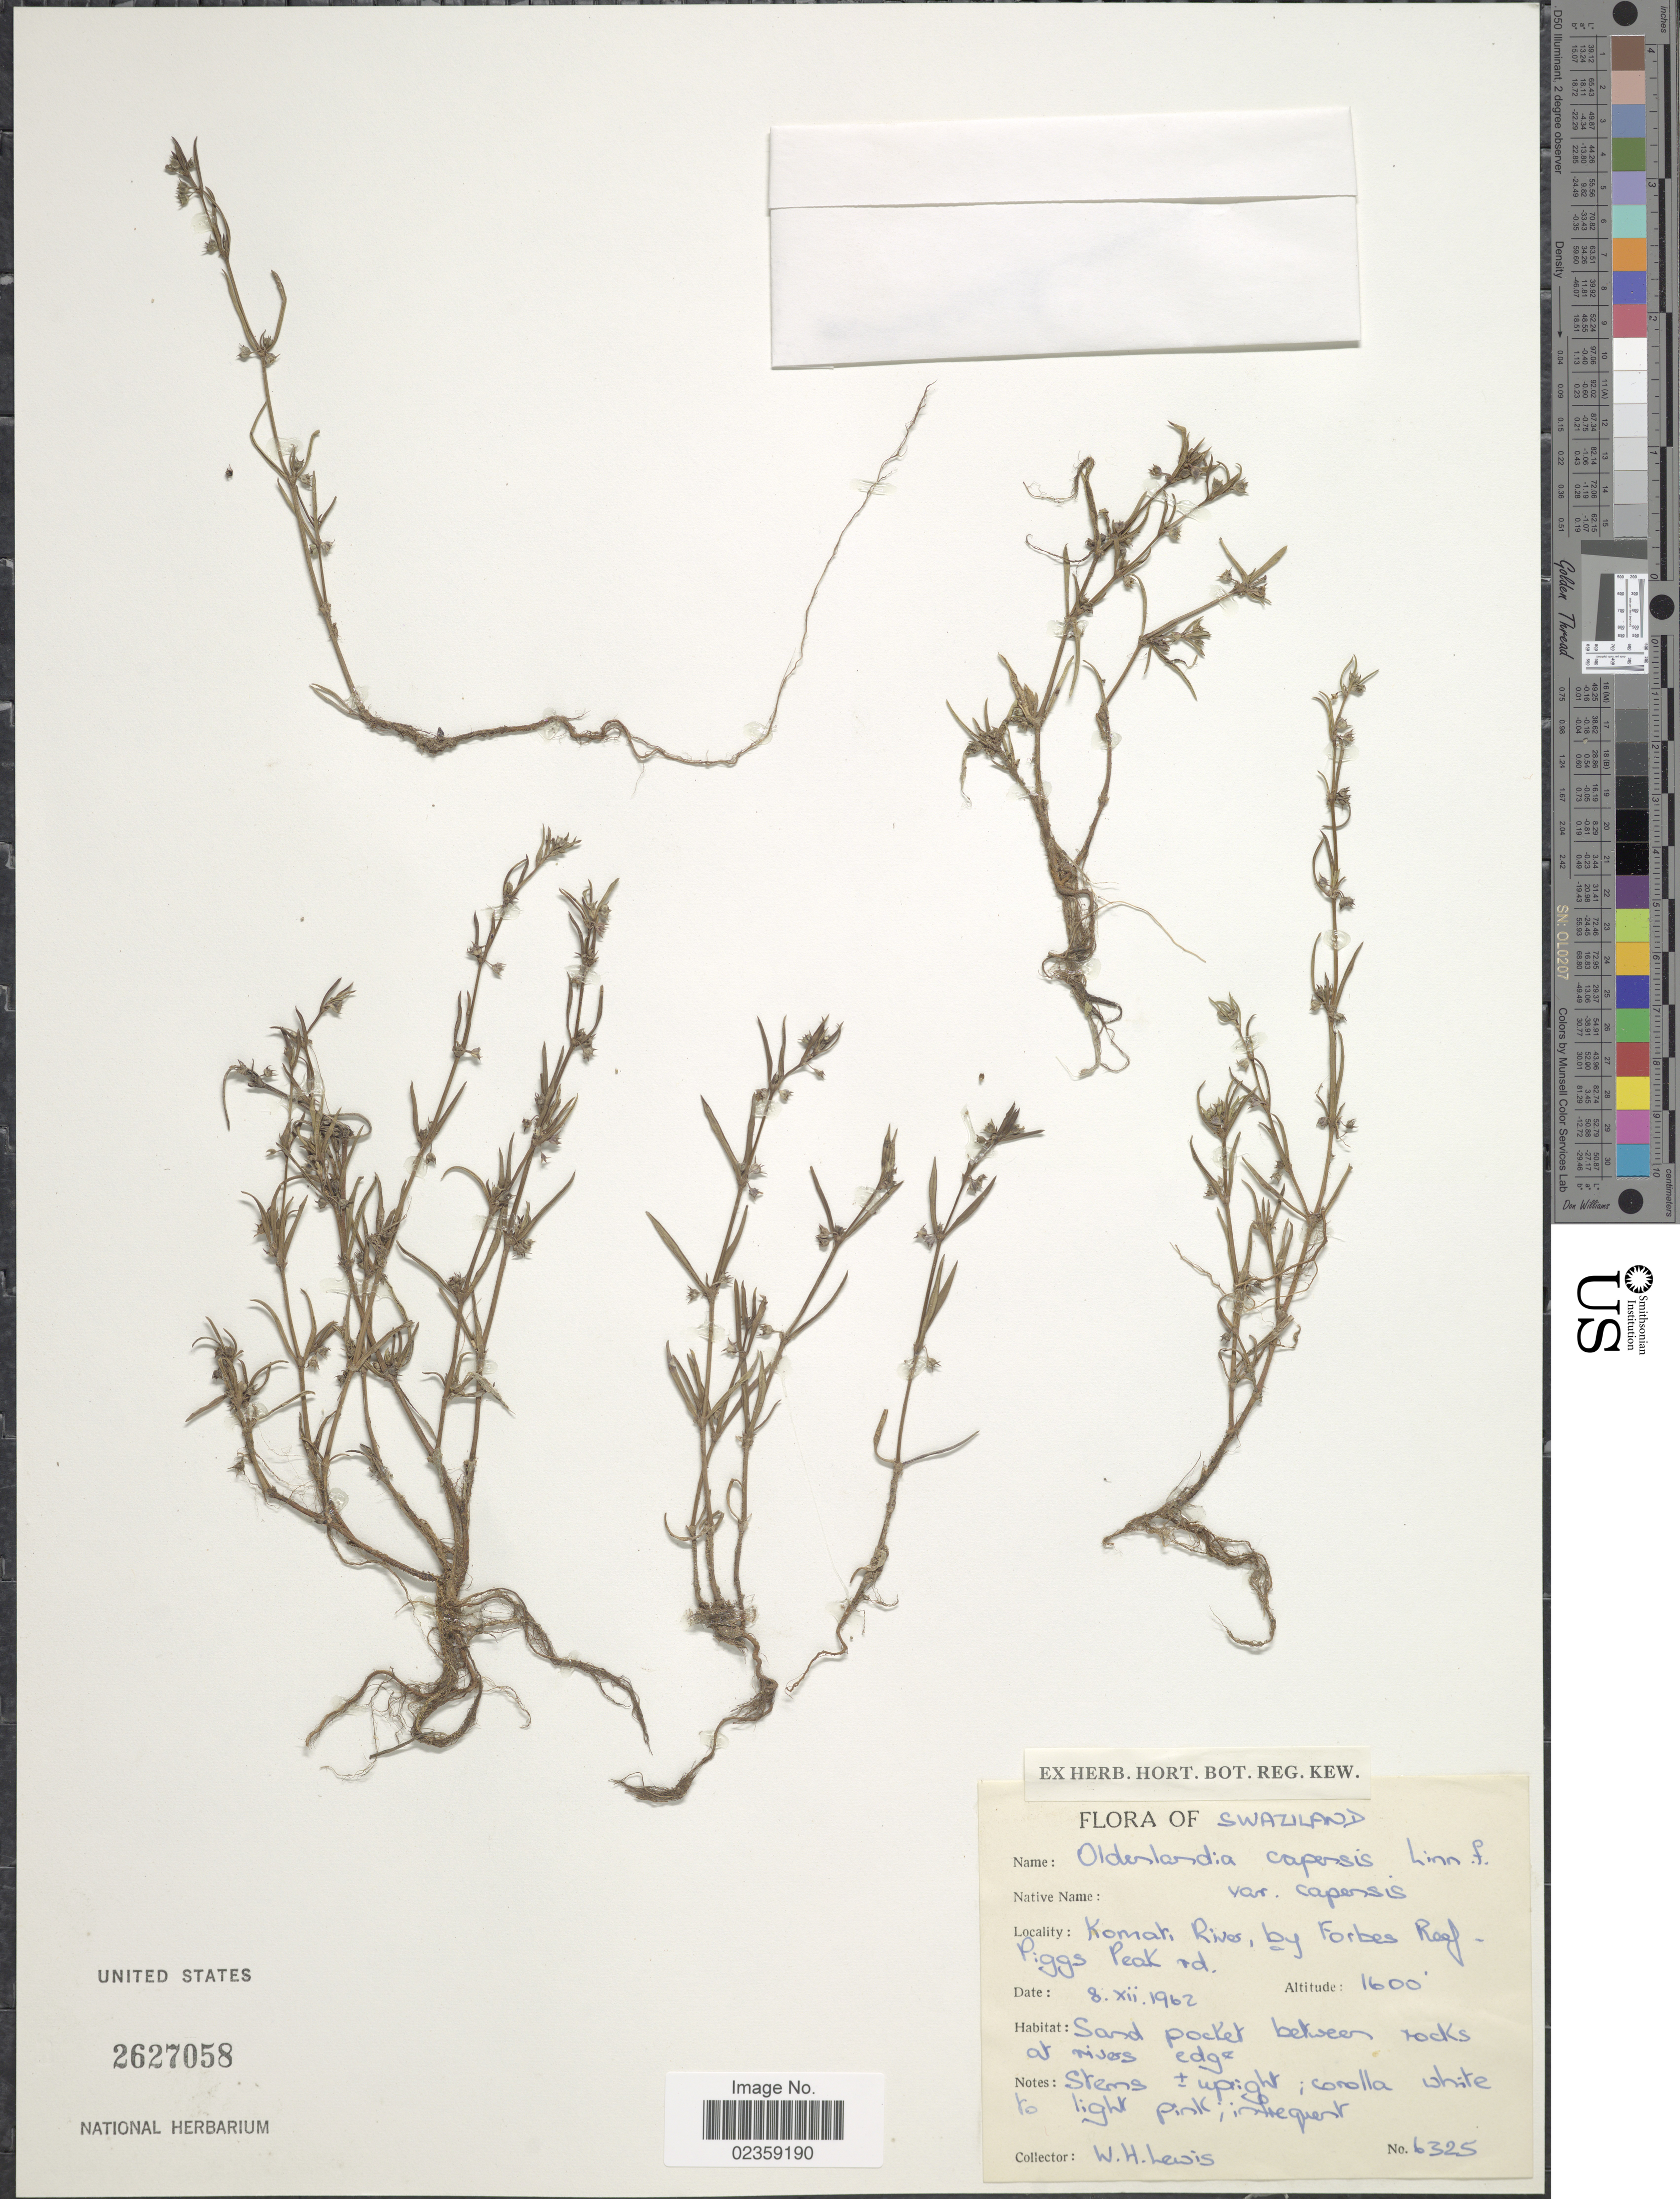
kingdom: Plantae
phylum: Tracheophyta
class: Magnoliopsida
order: Gentianales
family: Rubiaceae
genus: Oldenlandia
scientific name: Oldenlandia capensis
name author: L. f.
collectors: W. H. Lewis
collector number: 6325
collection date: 1962-12-08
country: Eswatini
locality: Komati River, by Forbes Reef-Piggs Peak rd.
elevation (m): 488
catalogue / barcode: US 2627058